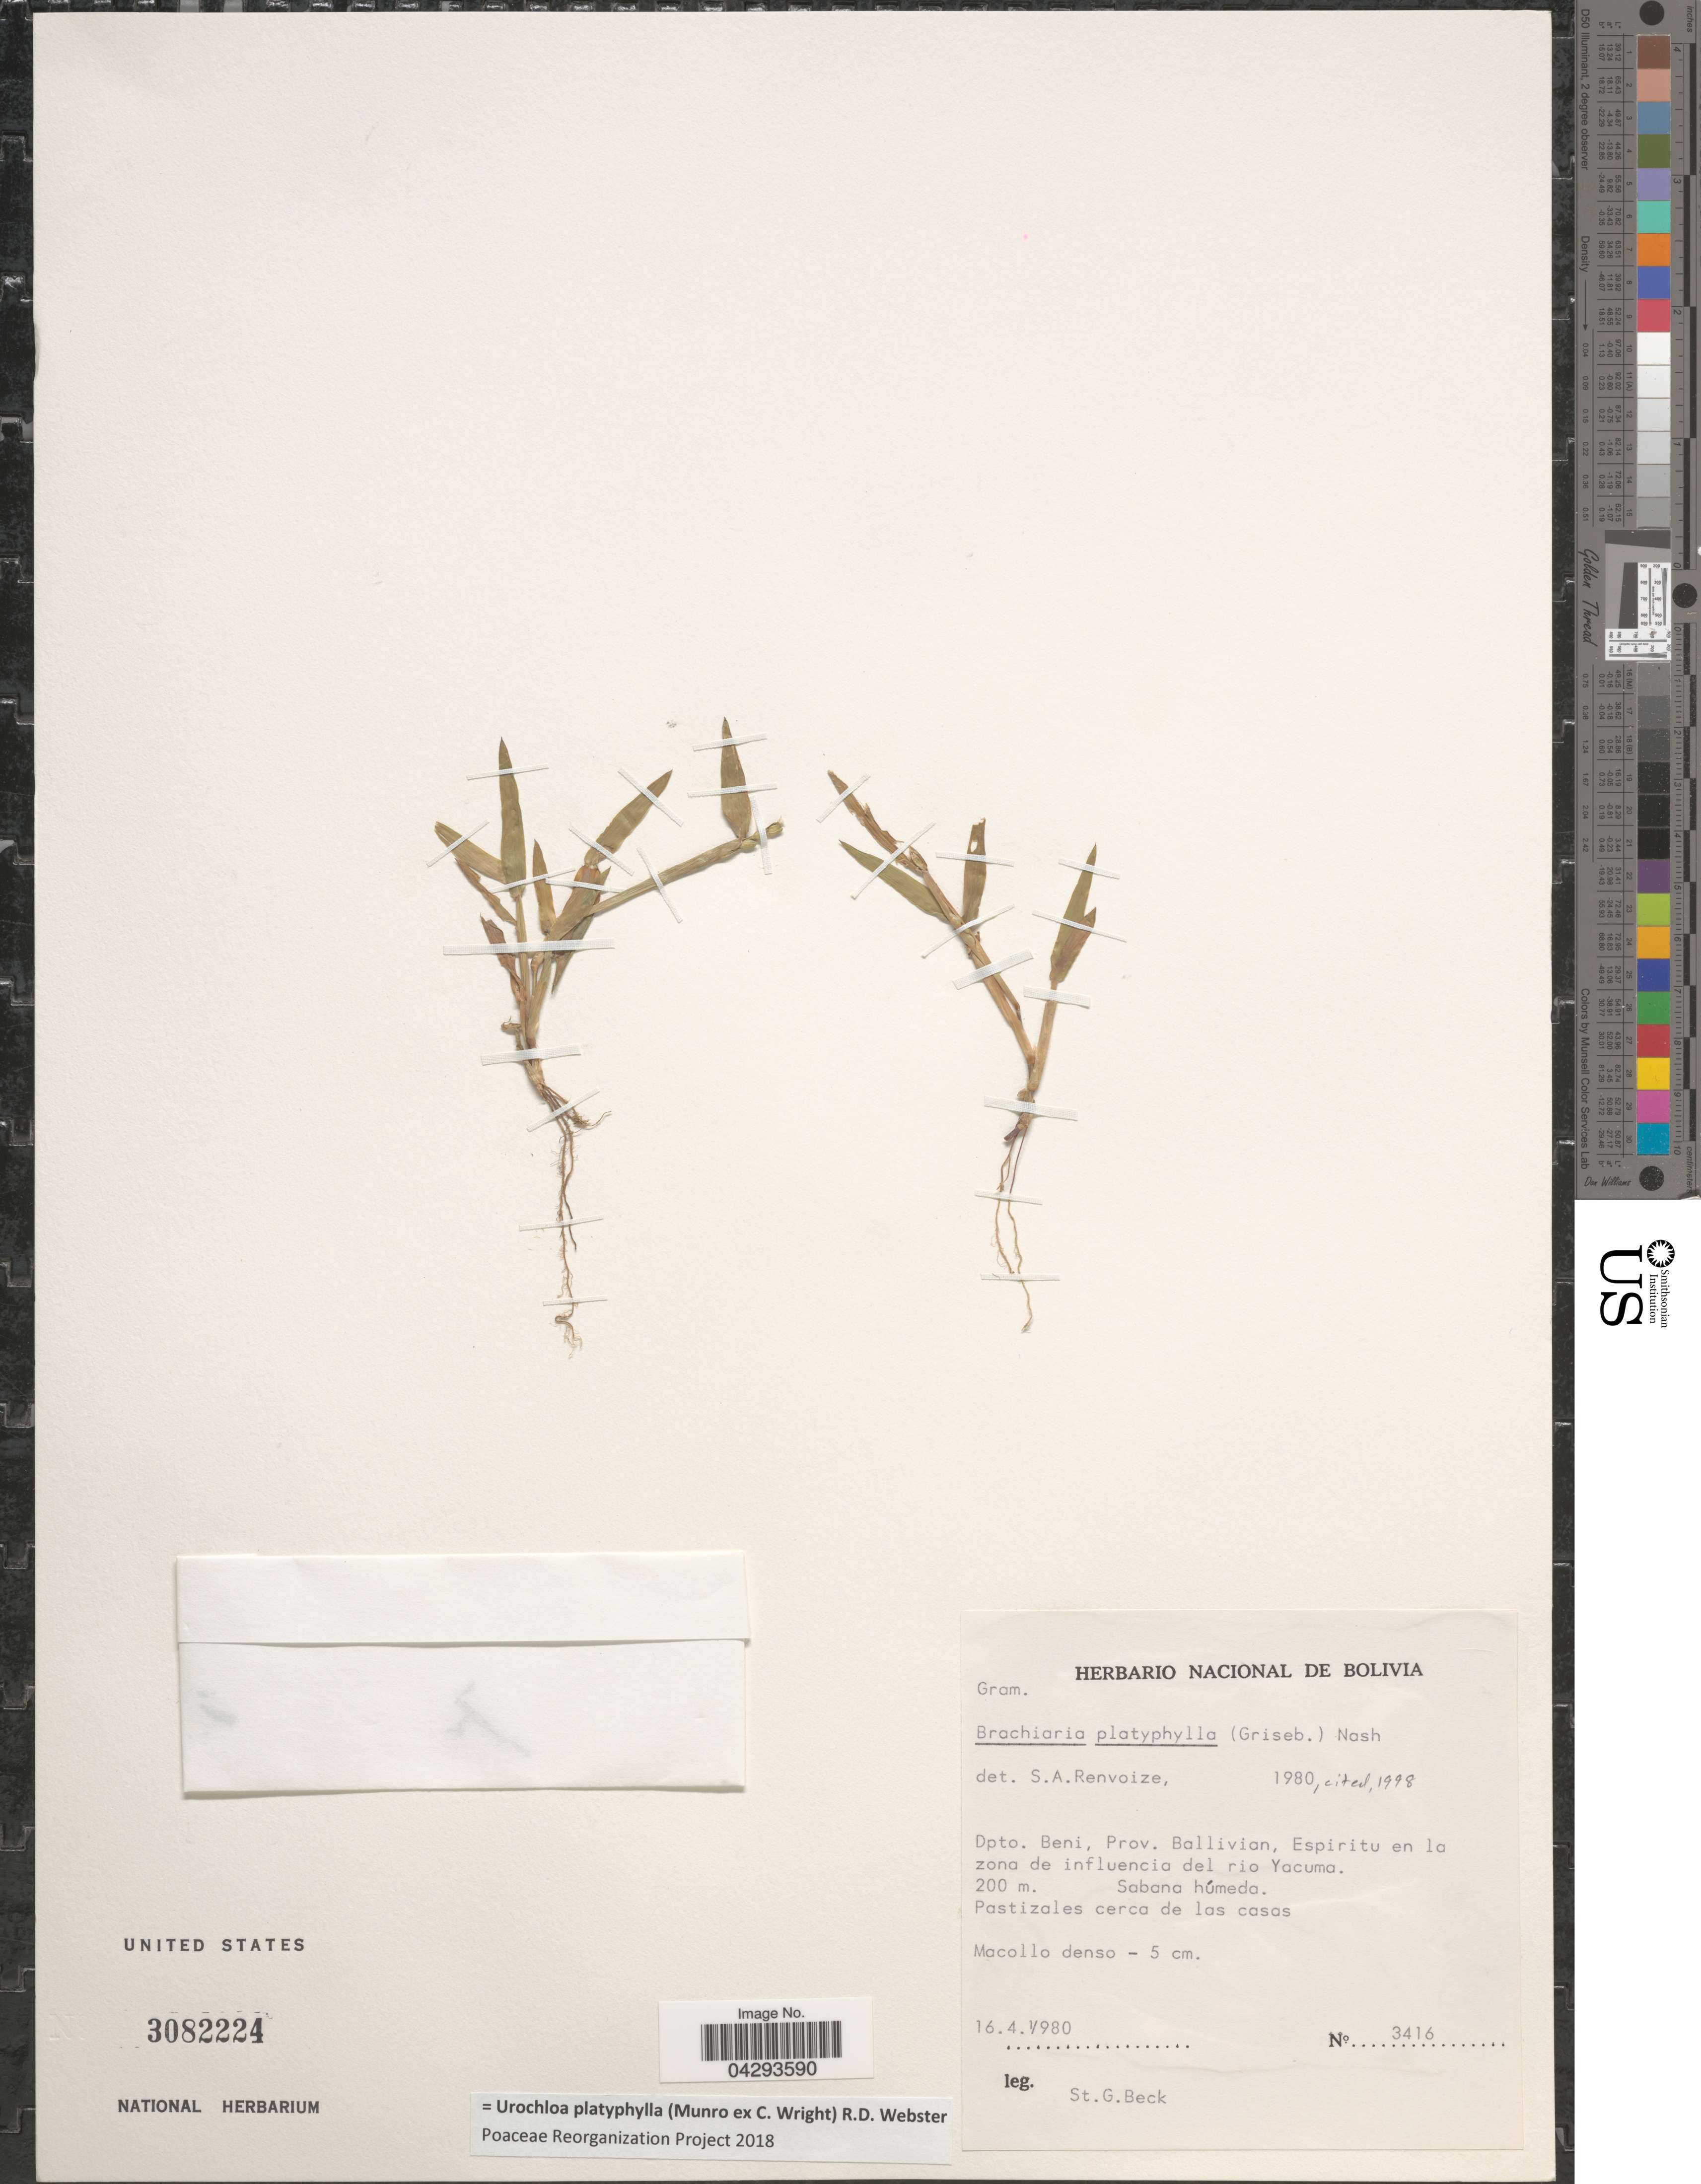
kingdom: Plantae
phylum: Tracheophyta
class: Liliopsida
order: Poales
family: Poaceae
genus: Urochloa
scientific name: Urochloa platyphylla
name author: (Munro ex C. Wright) R.D. Webster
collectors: S. G. Beck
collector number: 3416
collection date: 1980-04-16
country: Bolivia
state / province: Beni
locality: Dpto. Beni, Prov. Ballivian, Espiritu en la zona de influencia del rio Yacuma.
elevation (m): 200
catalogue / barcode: US 3082224